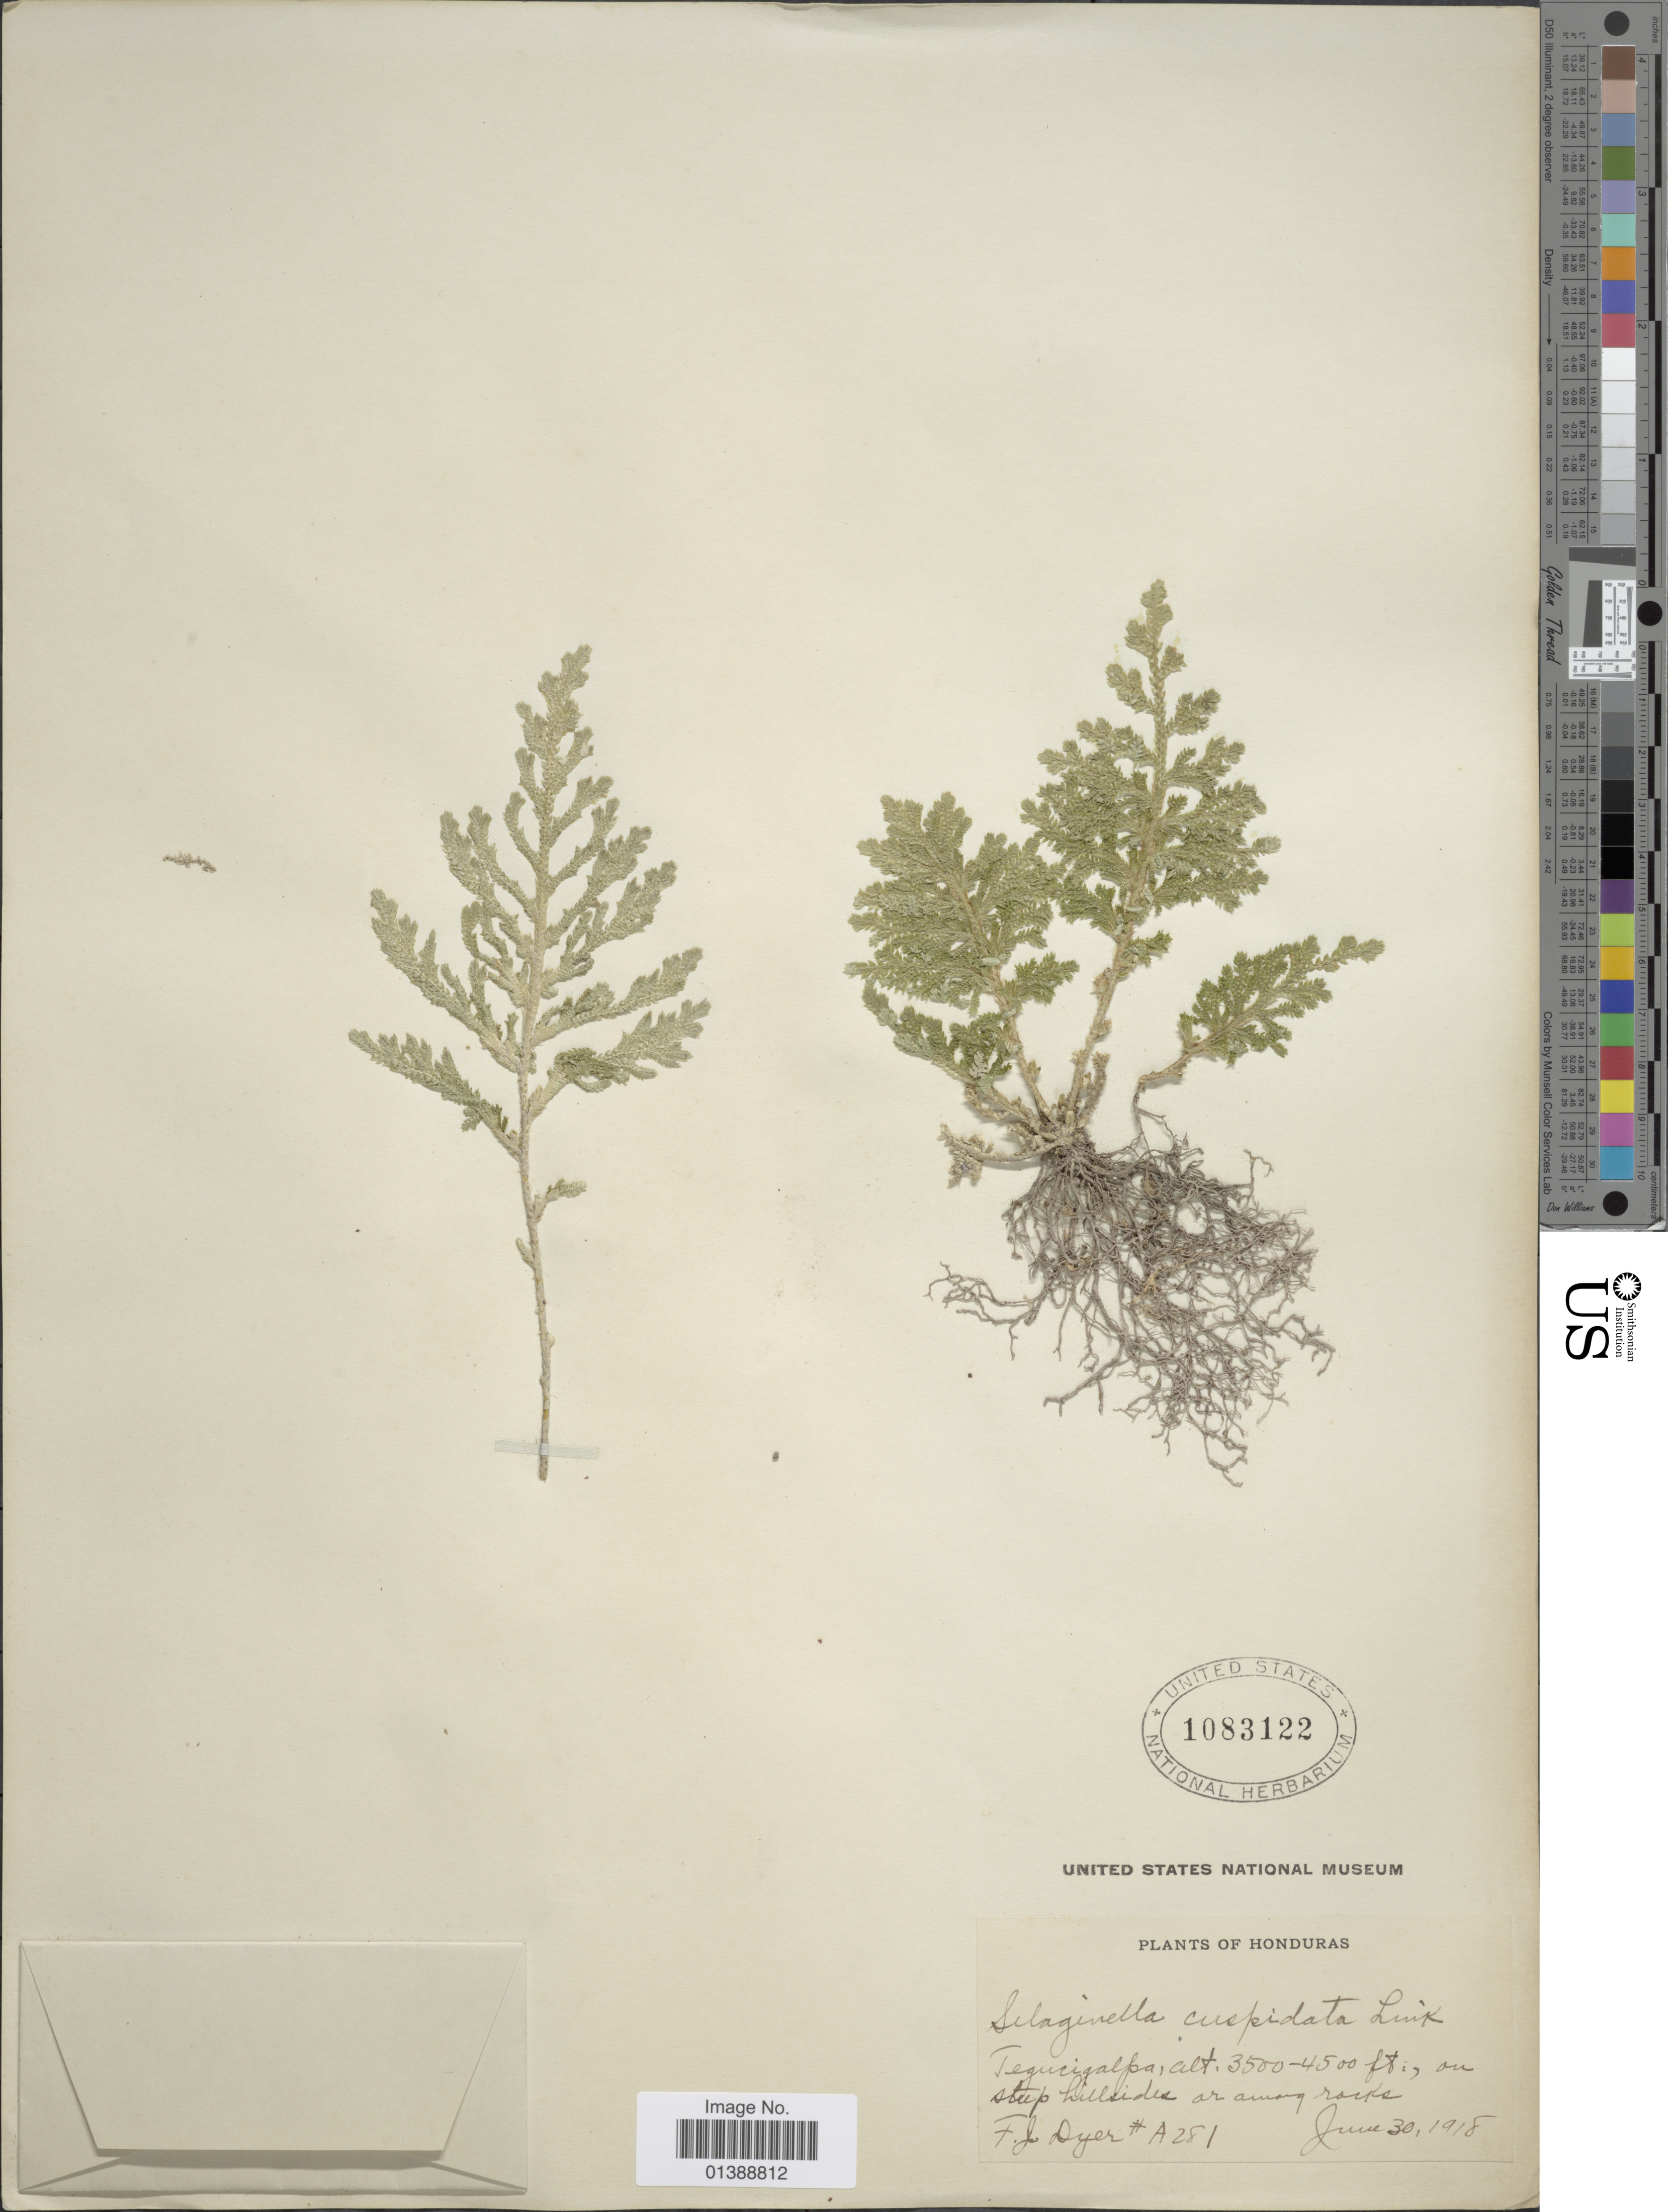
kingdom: Plantae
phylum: Tracheophyta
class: Lycopodiopsida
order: Selaginellales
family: Selaginellaceae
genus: Selaginella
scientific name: Selaginella pallescens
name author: (C. Presl) Spring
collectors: F. J. Dyer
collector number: A 281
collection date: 1918-06-30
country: Honduras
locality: Tegucigalpa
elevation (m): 1067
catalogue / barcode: US 1083122